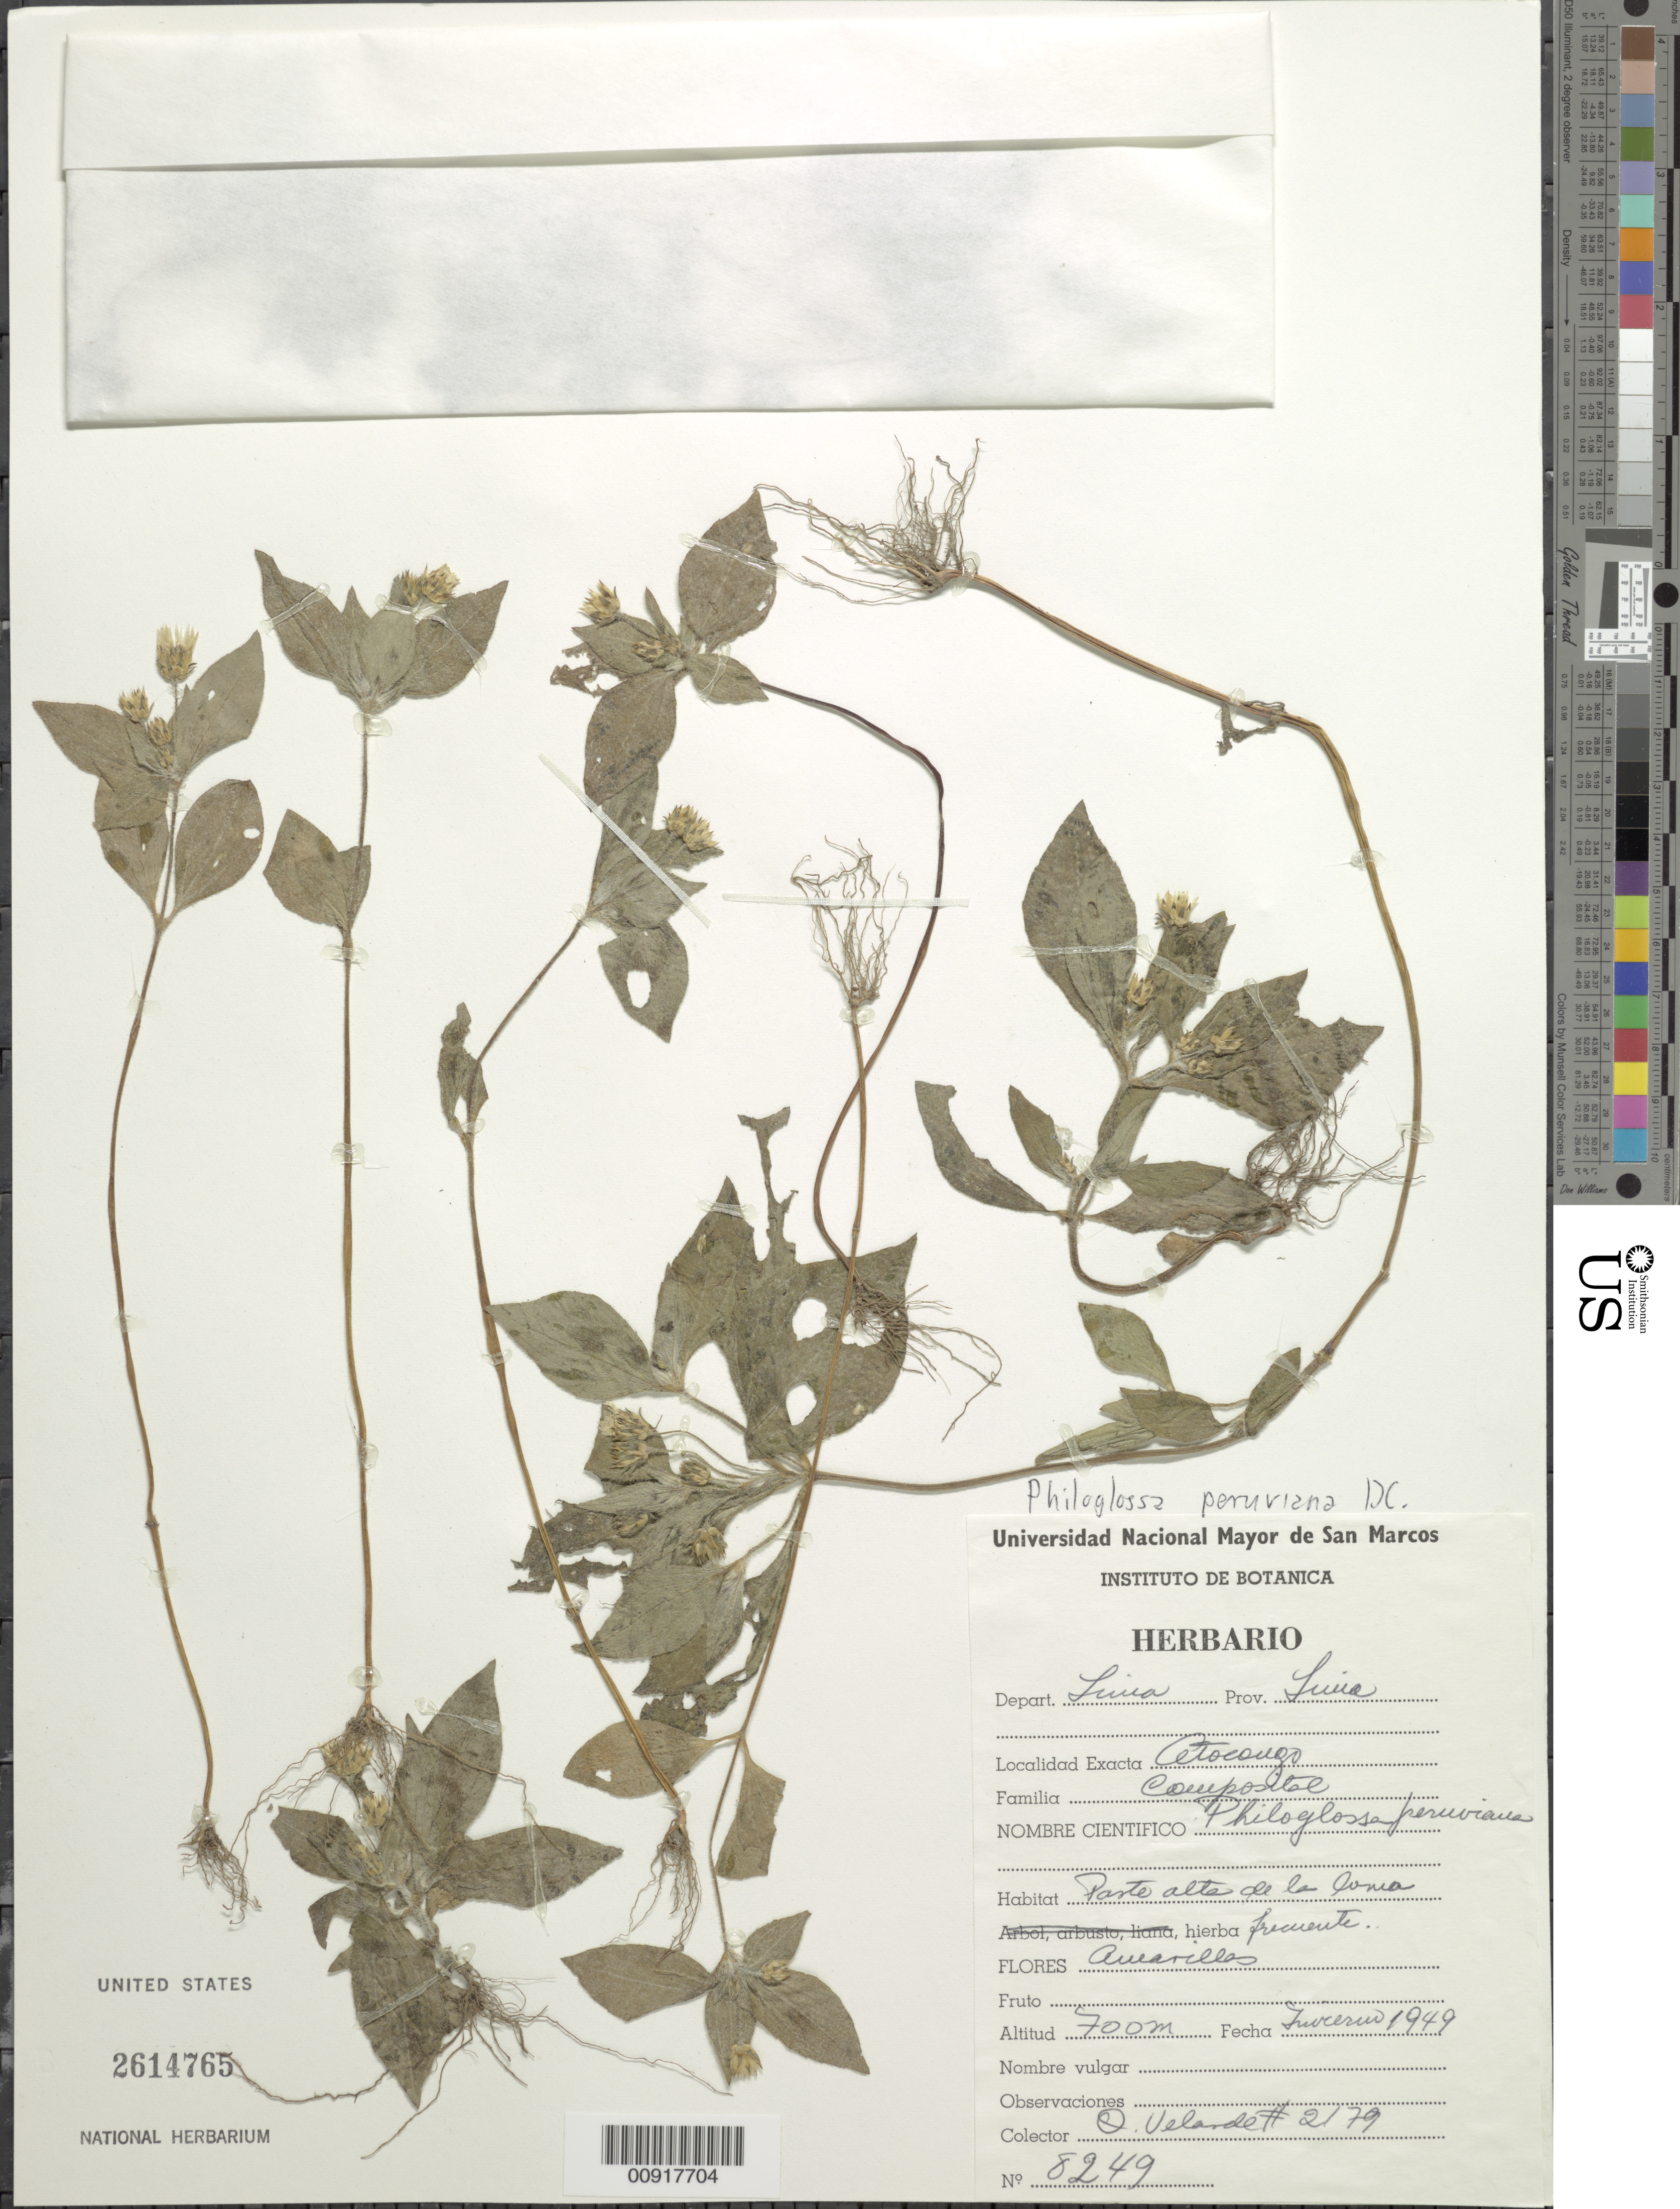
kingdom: Plantae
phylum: Tracheophyta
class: Magnoliopsida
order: Asterales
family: Asteraceae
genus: Philoglossa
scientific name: Philoglossa peruviana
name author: DC.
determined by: Robinson, Harold E., (US)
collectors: O. Velarde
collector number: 2179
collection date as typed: January 1949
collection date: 1949-01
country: Peru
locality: Prov. Lima, Dpto. Lima, Atocango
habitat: Parte alta de la loma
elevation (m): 700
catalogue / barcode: US 2614765